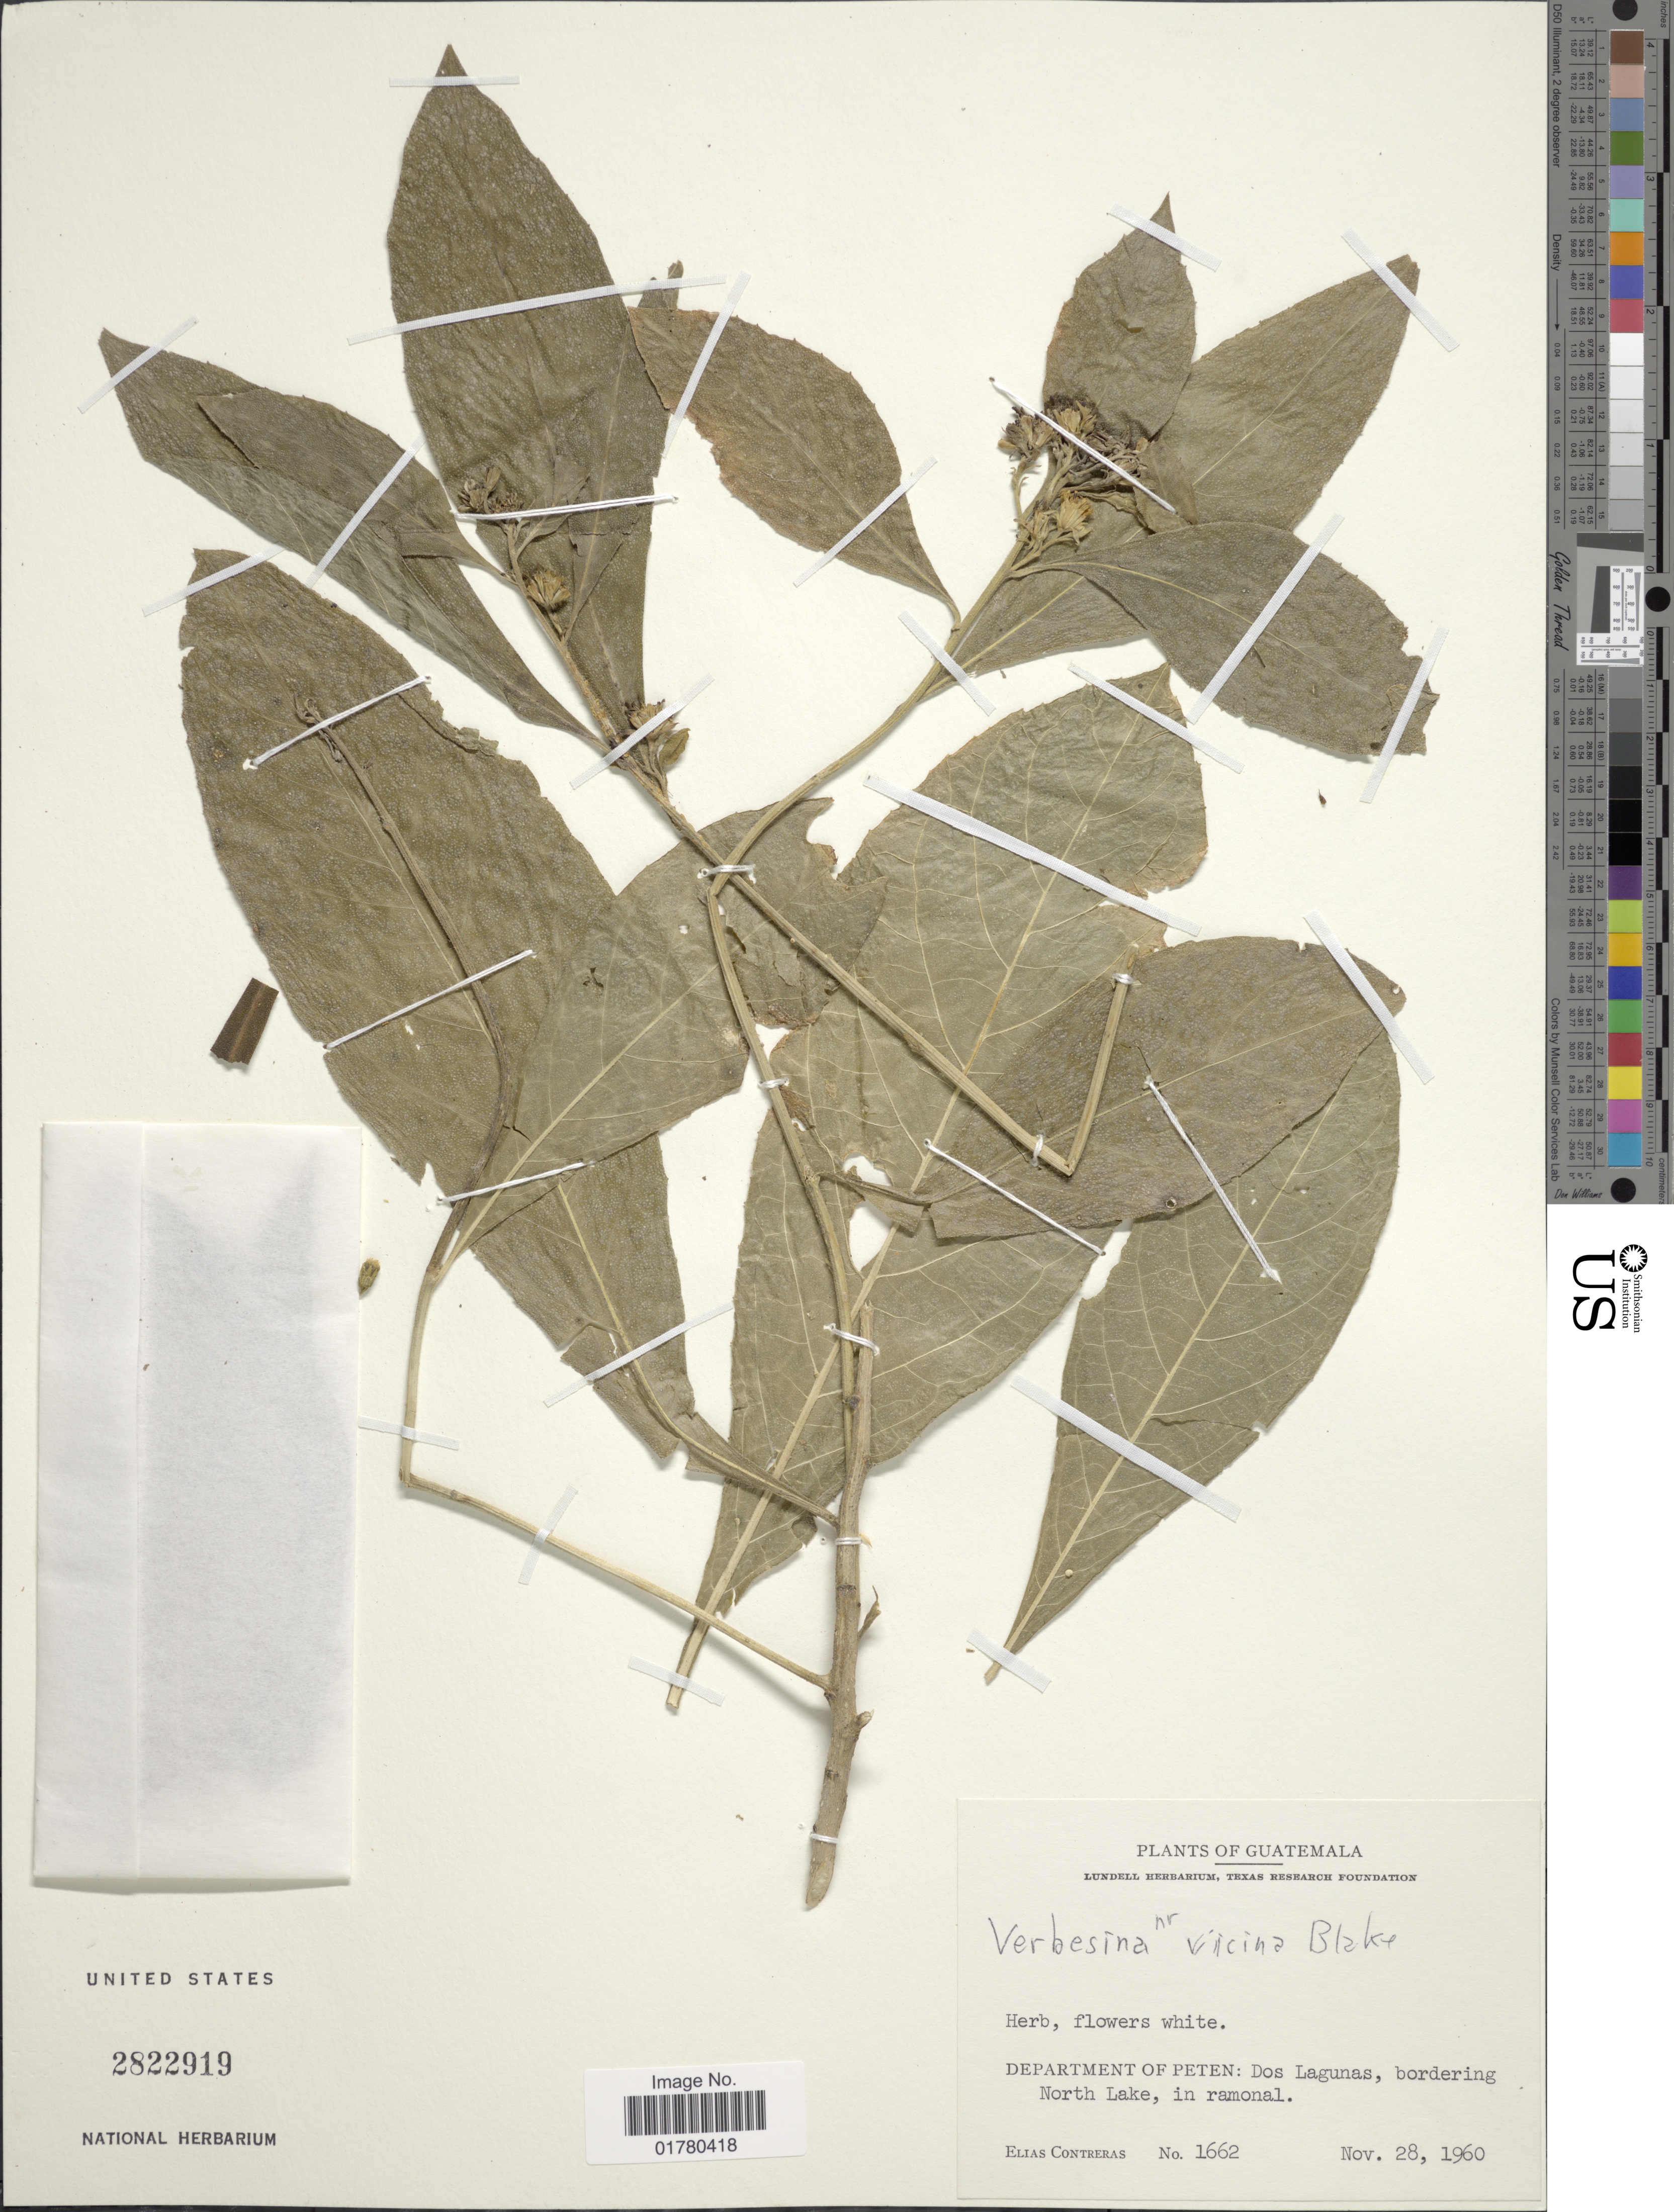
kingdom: Plantae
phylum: Tracheophyta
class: Magnoliopsida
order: Asterales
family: Asteraceae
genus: Verbesina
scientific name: Verbesina sp.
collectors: E. Contreras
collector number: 1662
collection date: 1960-11-28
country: Guatemala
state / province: El Petén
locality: Dos Lagunas, bordering North Lake, in ramonal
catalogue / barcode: US 2822919